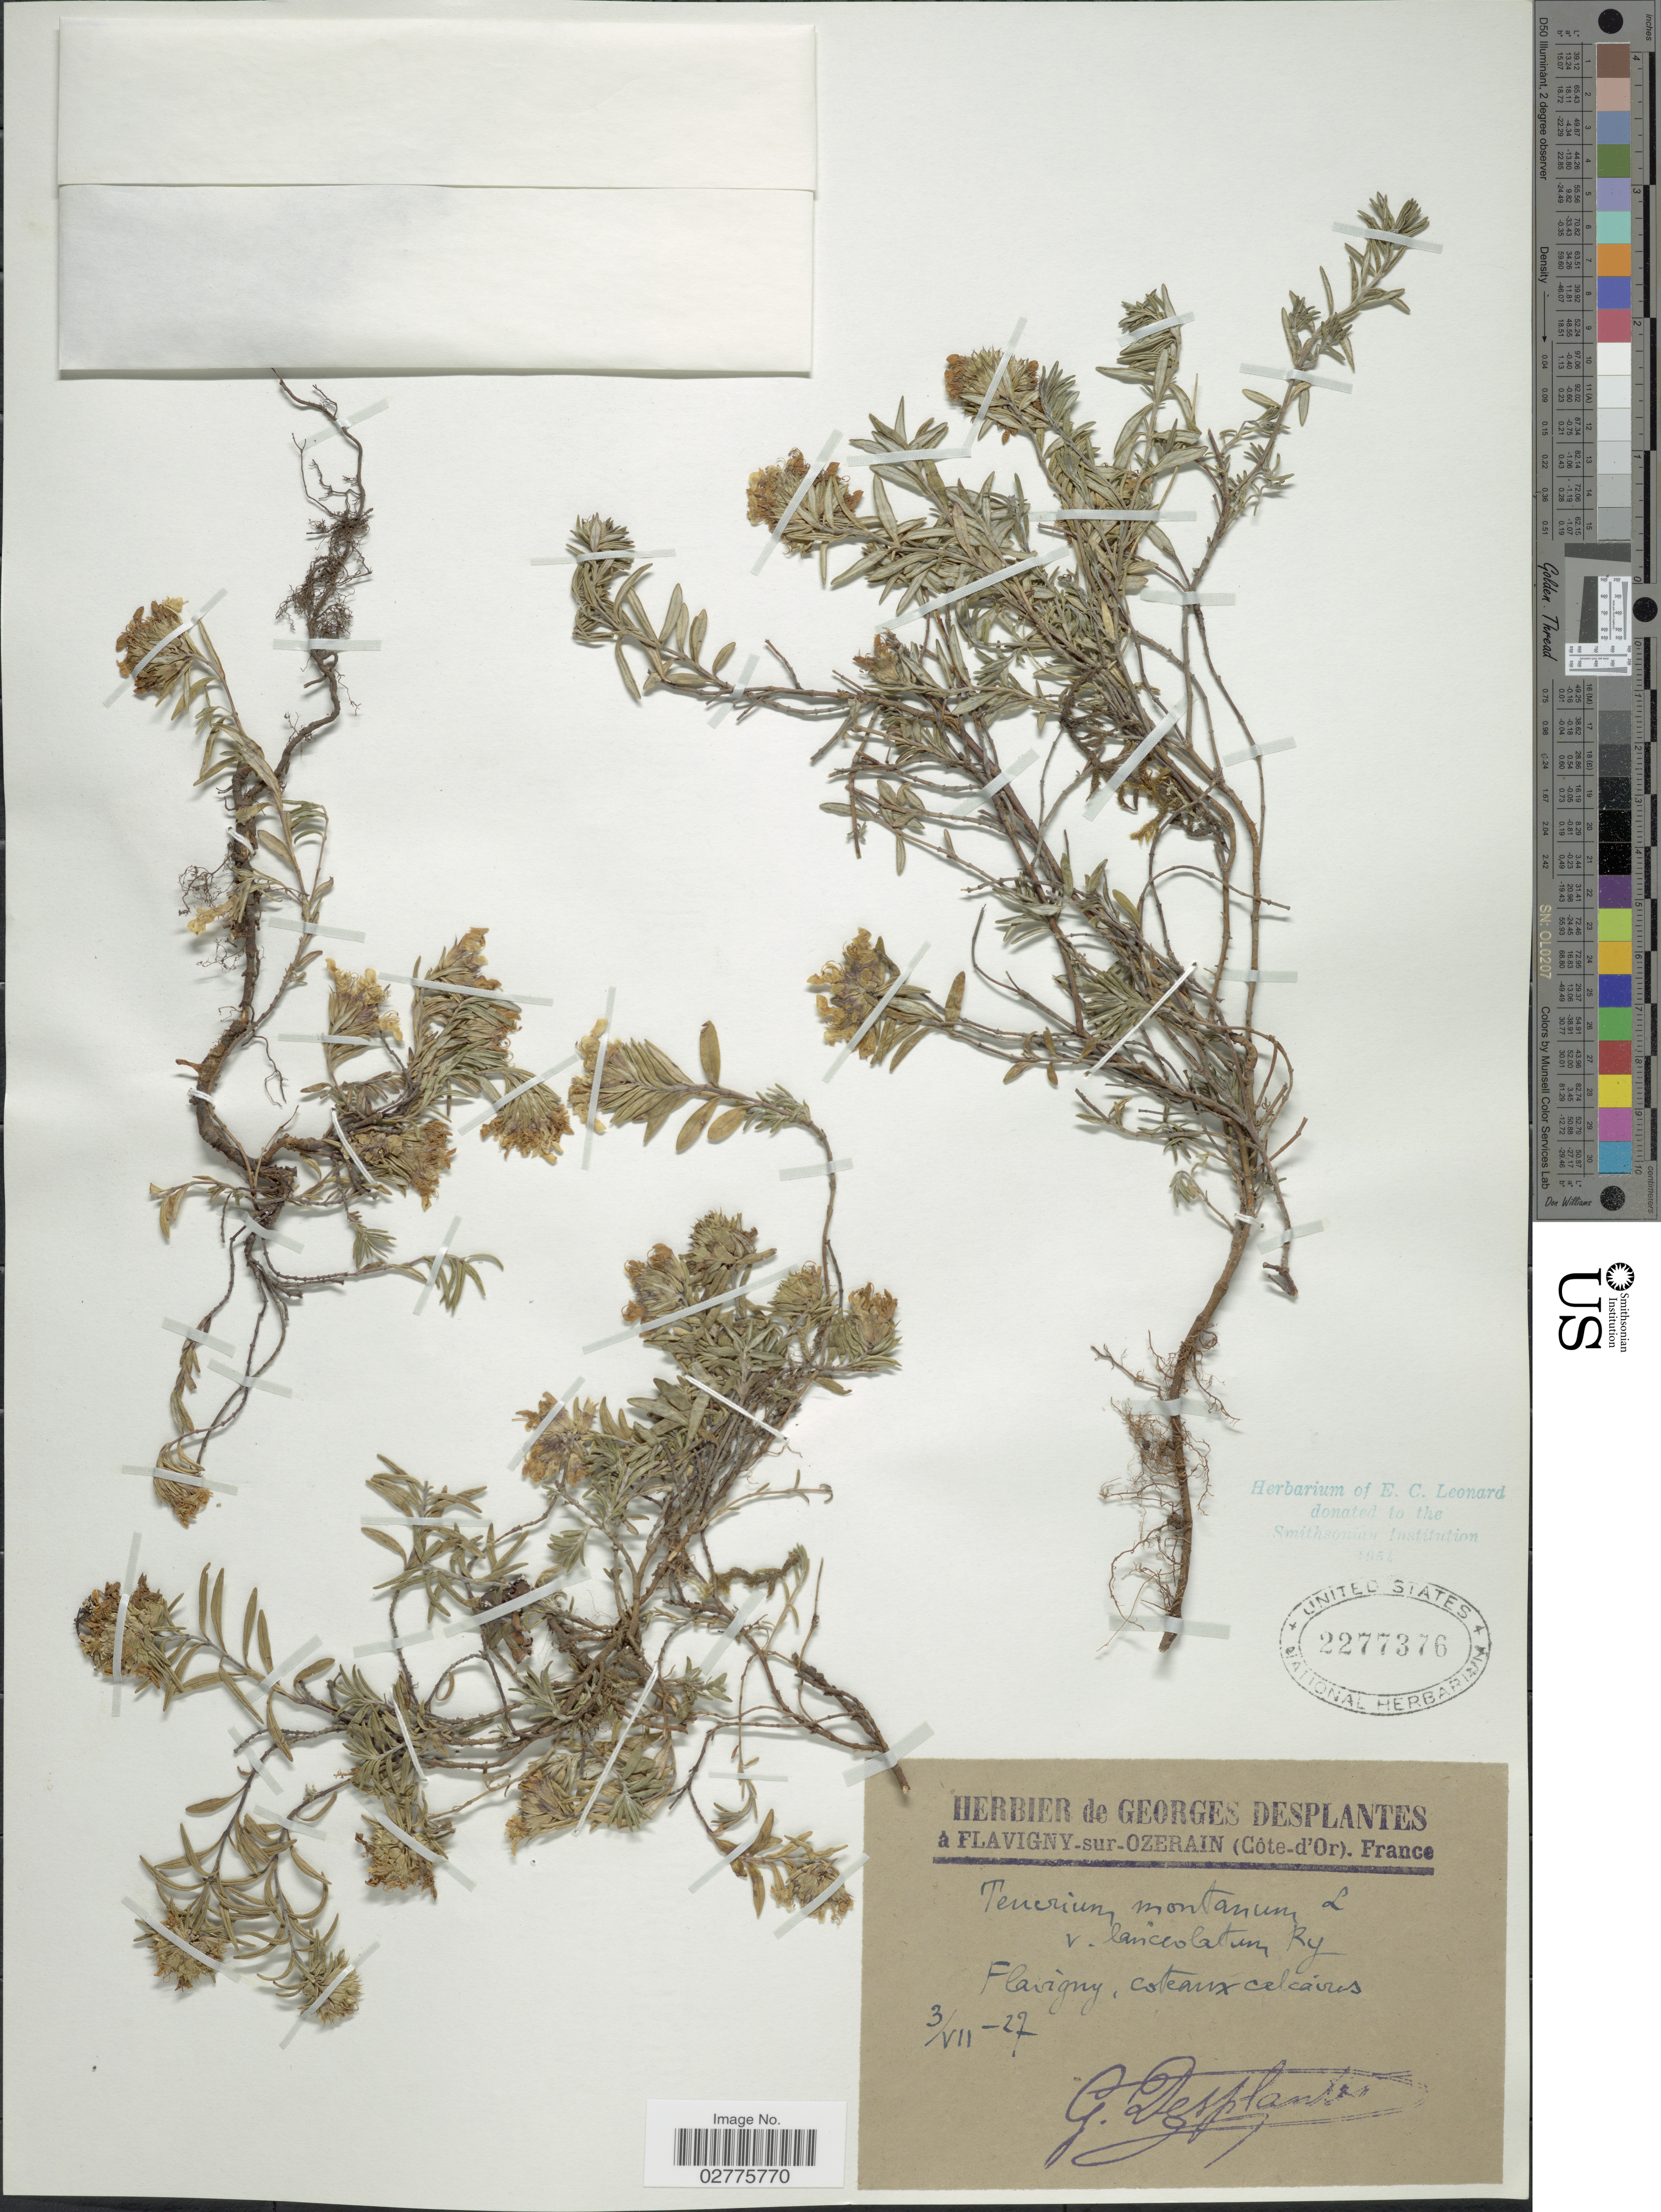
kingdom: Plantae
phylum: Tracheophyta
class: Magnoliopsida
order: Lamiales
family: Lamiaceae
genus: Teucrium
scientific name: Teucrium montanum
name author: L.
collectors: G. Desplantes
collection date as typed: Transcribed d/m/y: 3/7/27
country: France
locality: Flavigny, coteaux calcaires.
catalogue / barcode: US 2277376